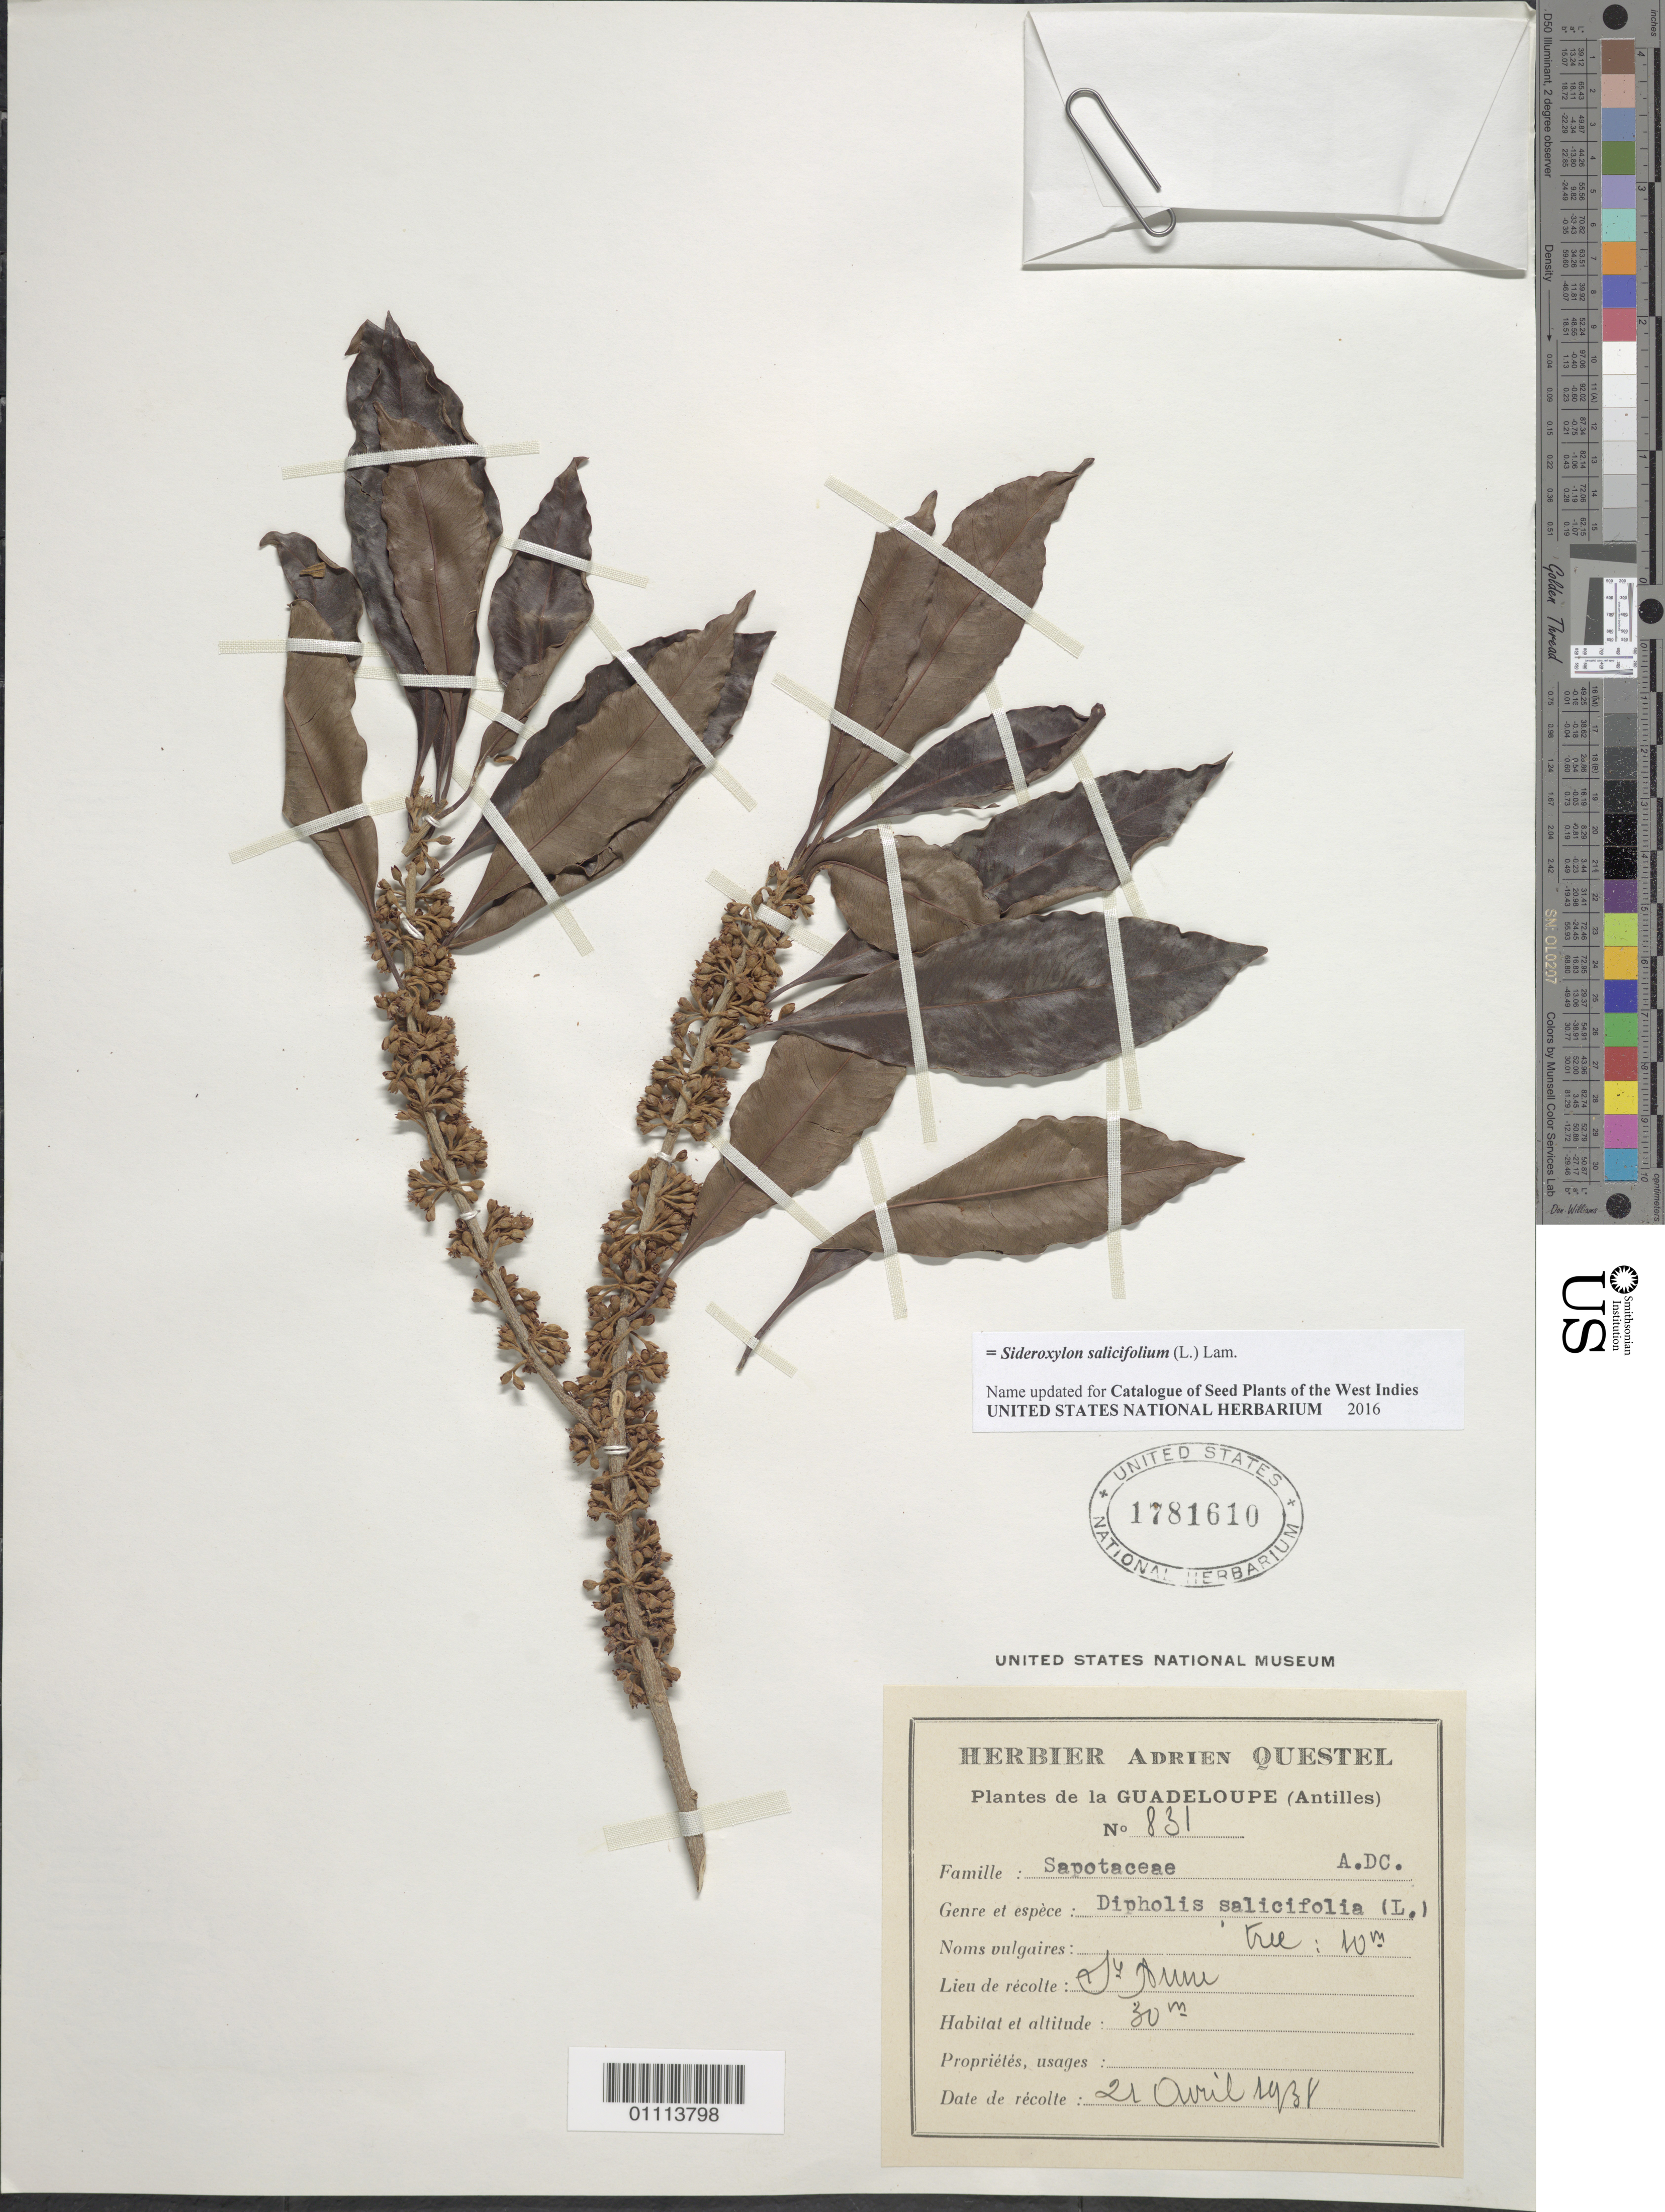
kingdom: Plantae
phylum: Tracheophyta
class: Magnoliopsida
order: Ericales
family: Sapotaceae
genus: Dipholis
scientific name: Dipholis salicifolia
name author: (L.) A. DC.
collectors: A. Questel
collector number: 831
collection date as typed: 21 Apr 1938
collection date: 1938-04-21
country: Guadeloupe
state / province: St. Anne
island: Basse Terre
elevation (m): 30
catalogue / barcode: US 1781610